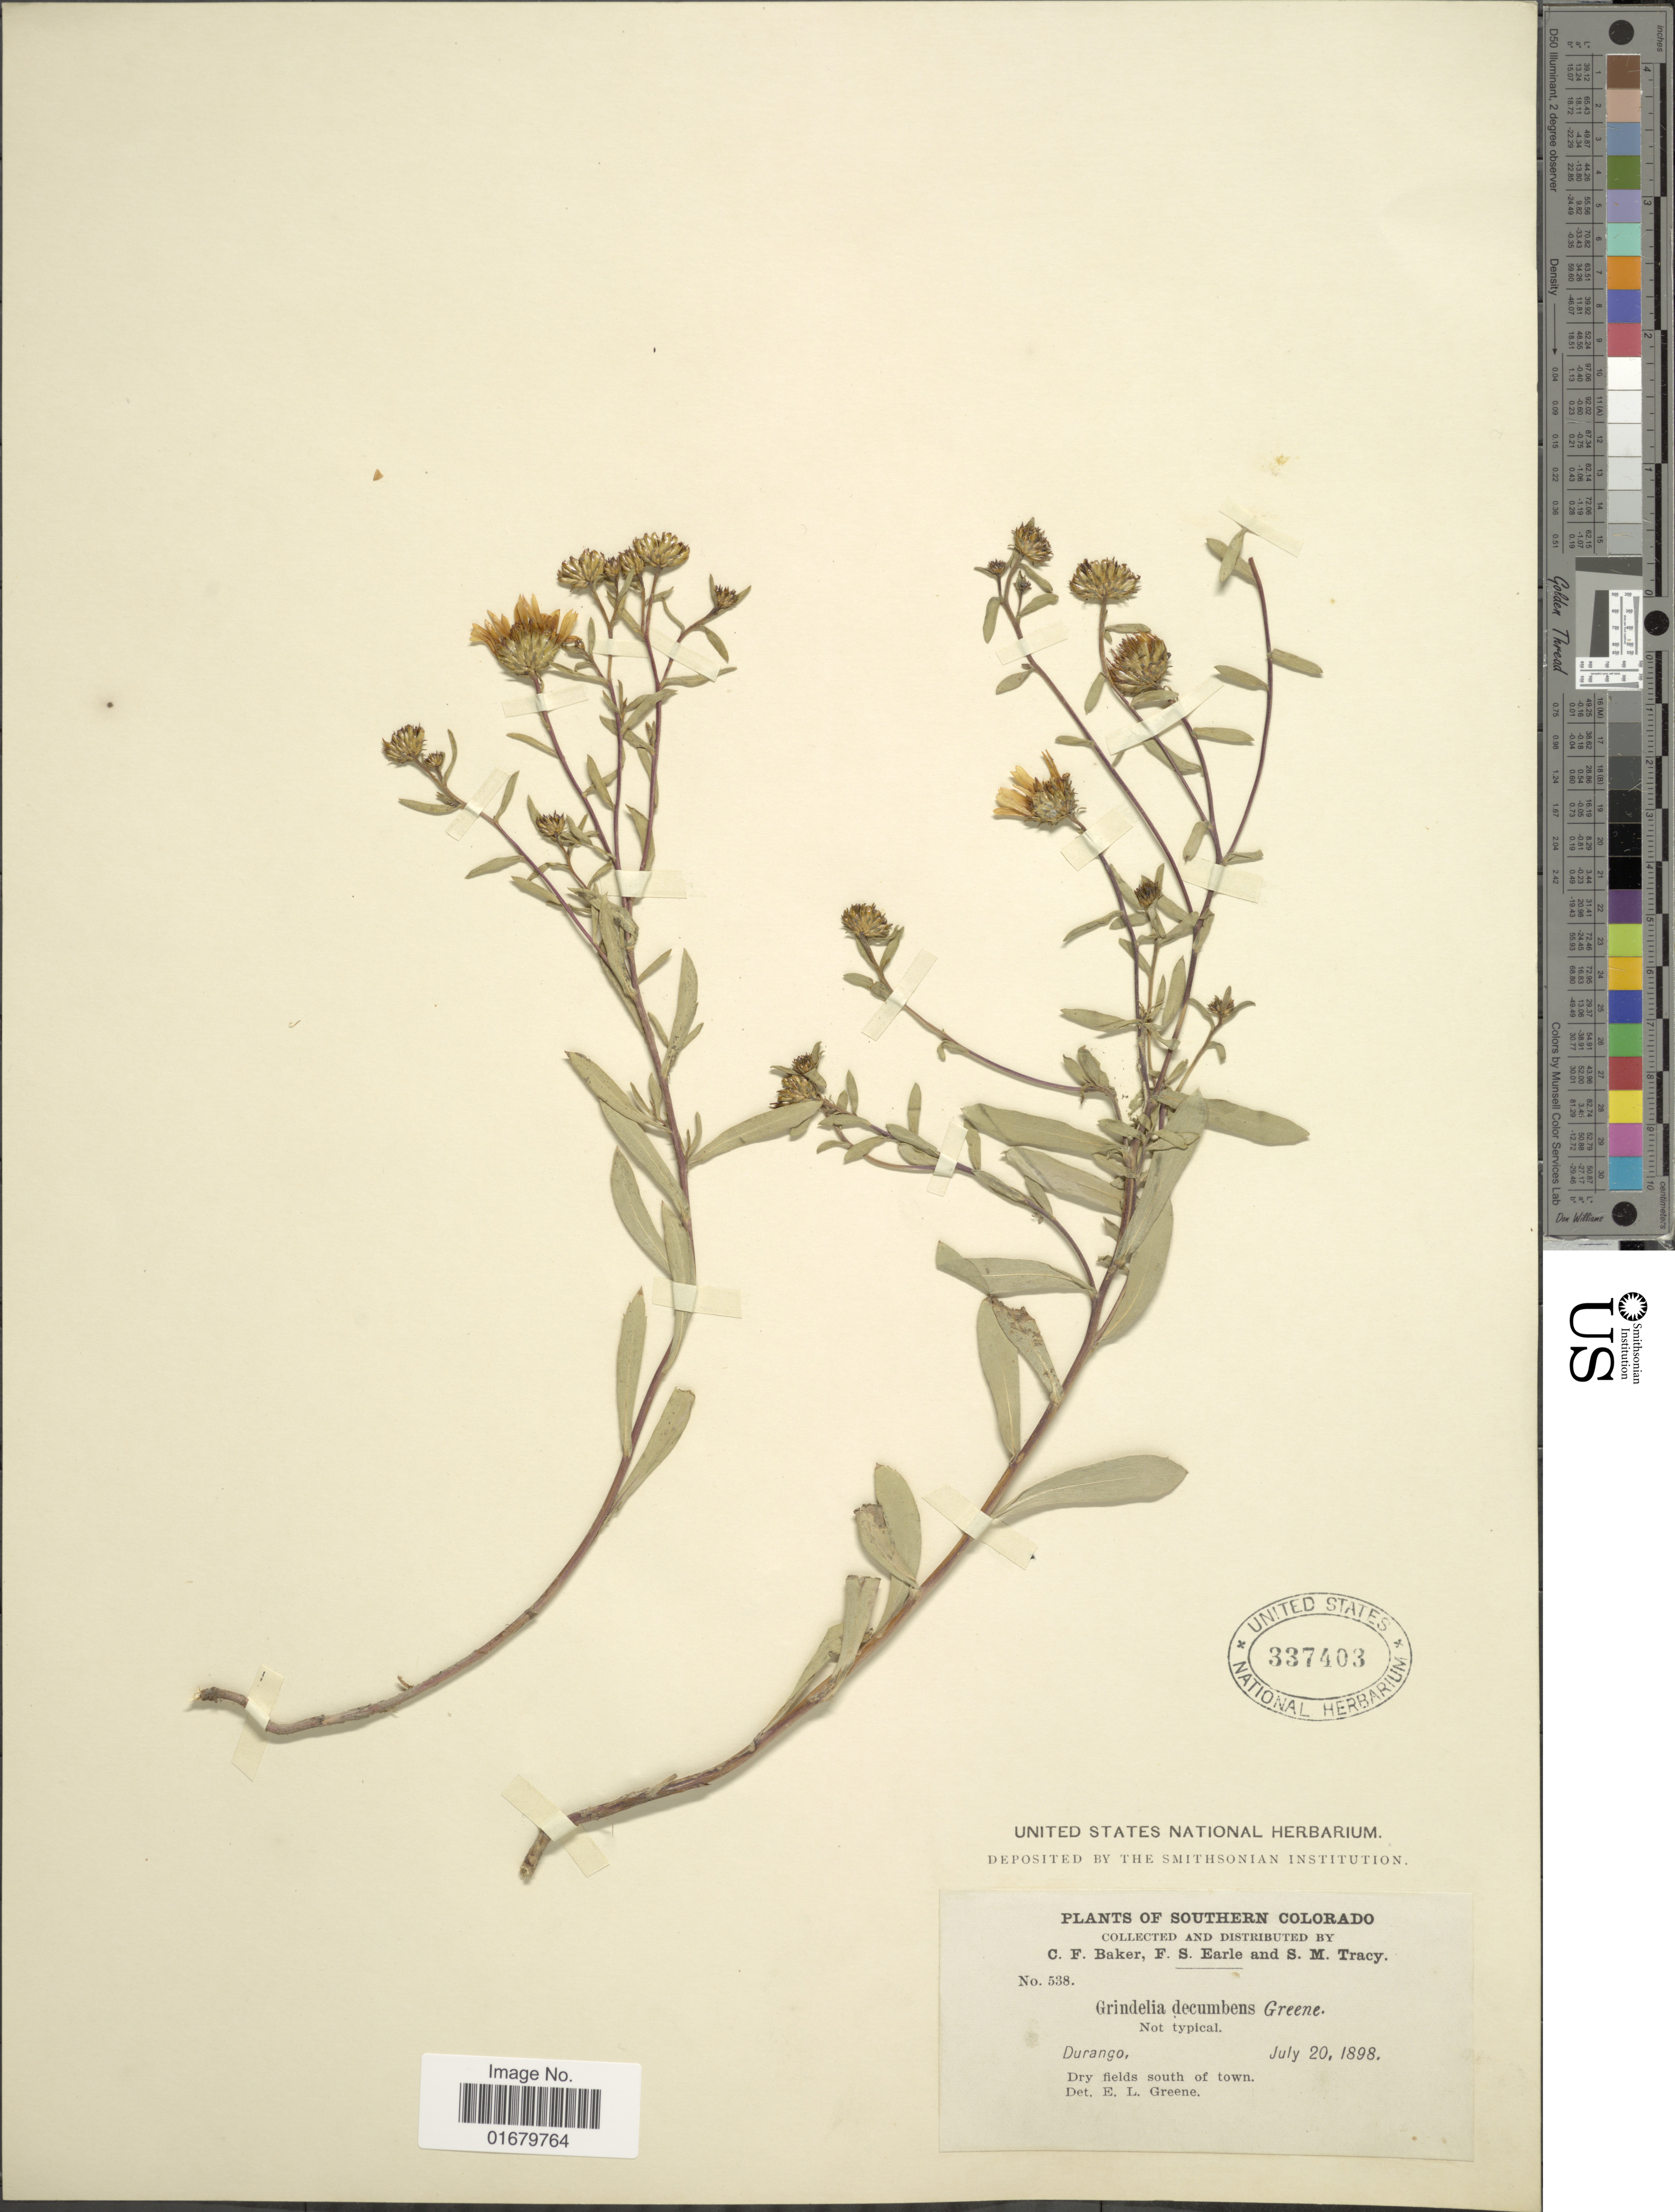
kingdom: Plantae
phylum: Tracheophyta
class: Magnoliopsida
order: Asterales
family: Asteraceae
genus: Grindelia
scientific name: Grindelia decumbens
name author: Greene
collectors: C. F. Baker, F. S. Earle & S. Stracy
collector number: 538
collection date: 1898-07-20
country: United States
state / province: Colorado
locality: Southern Colorado, Durango. Dry fields south of town.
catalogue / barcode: US 337403